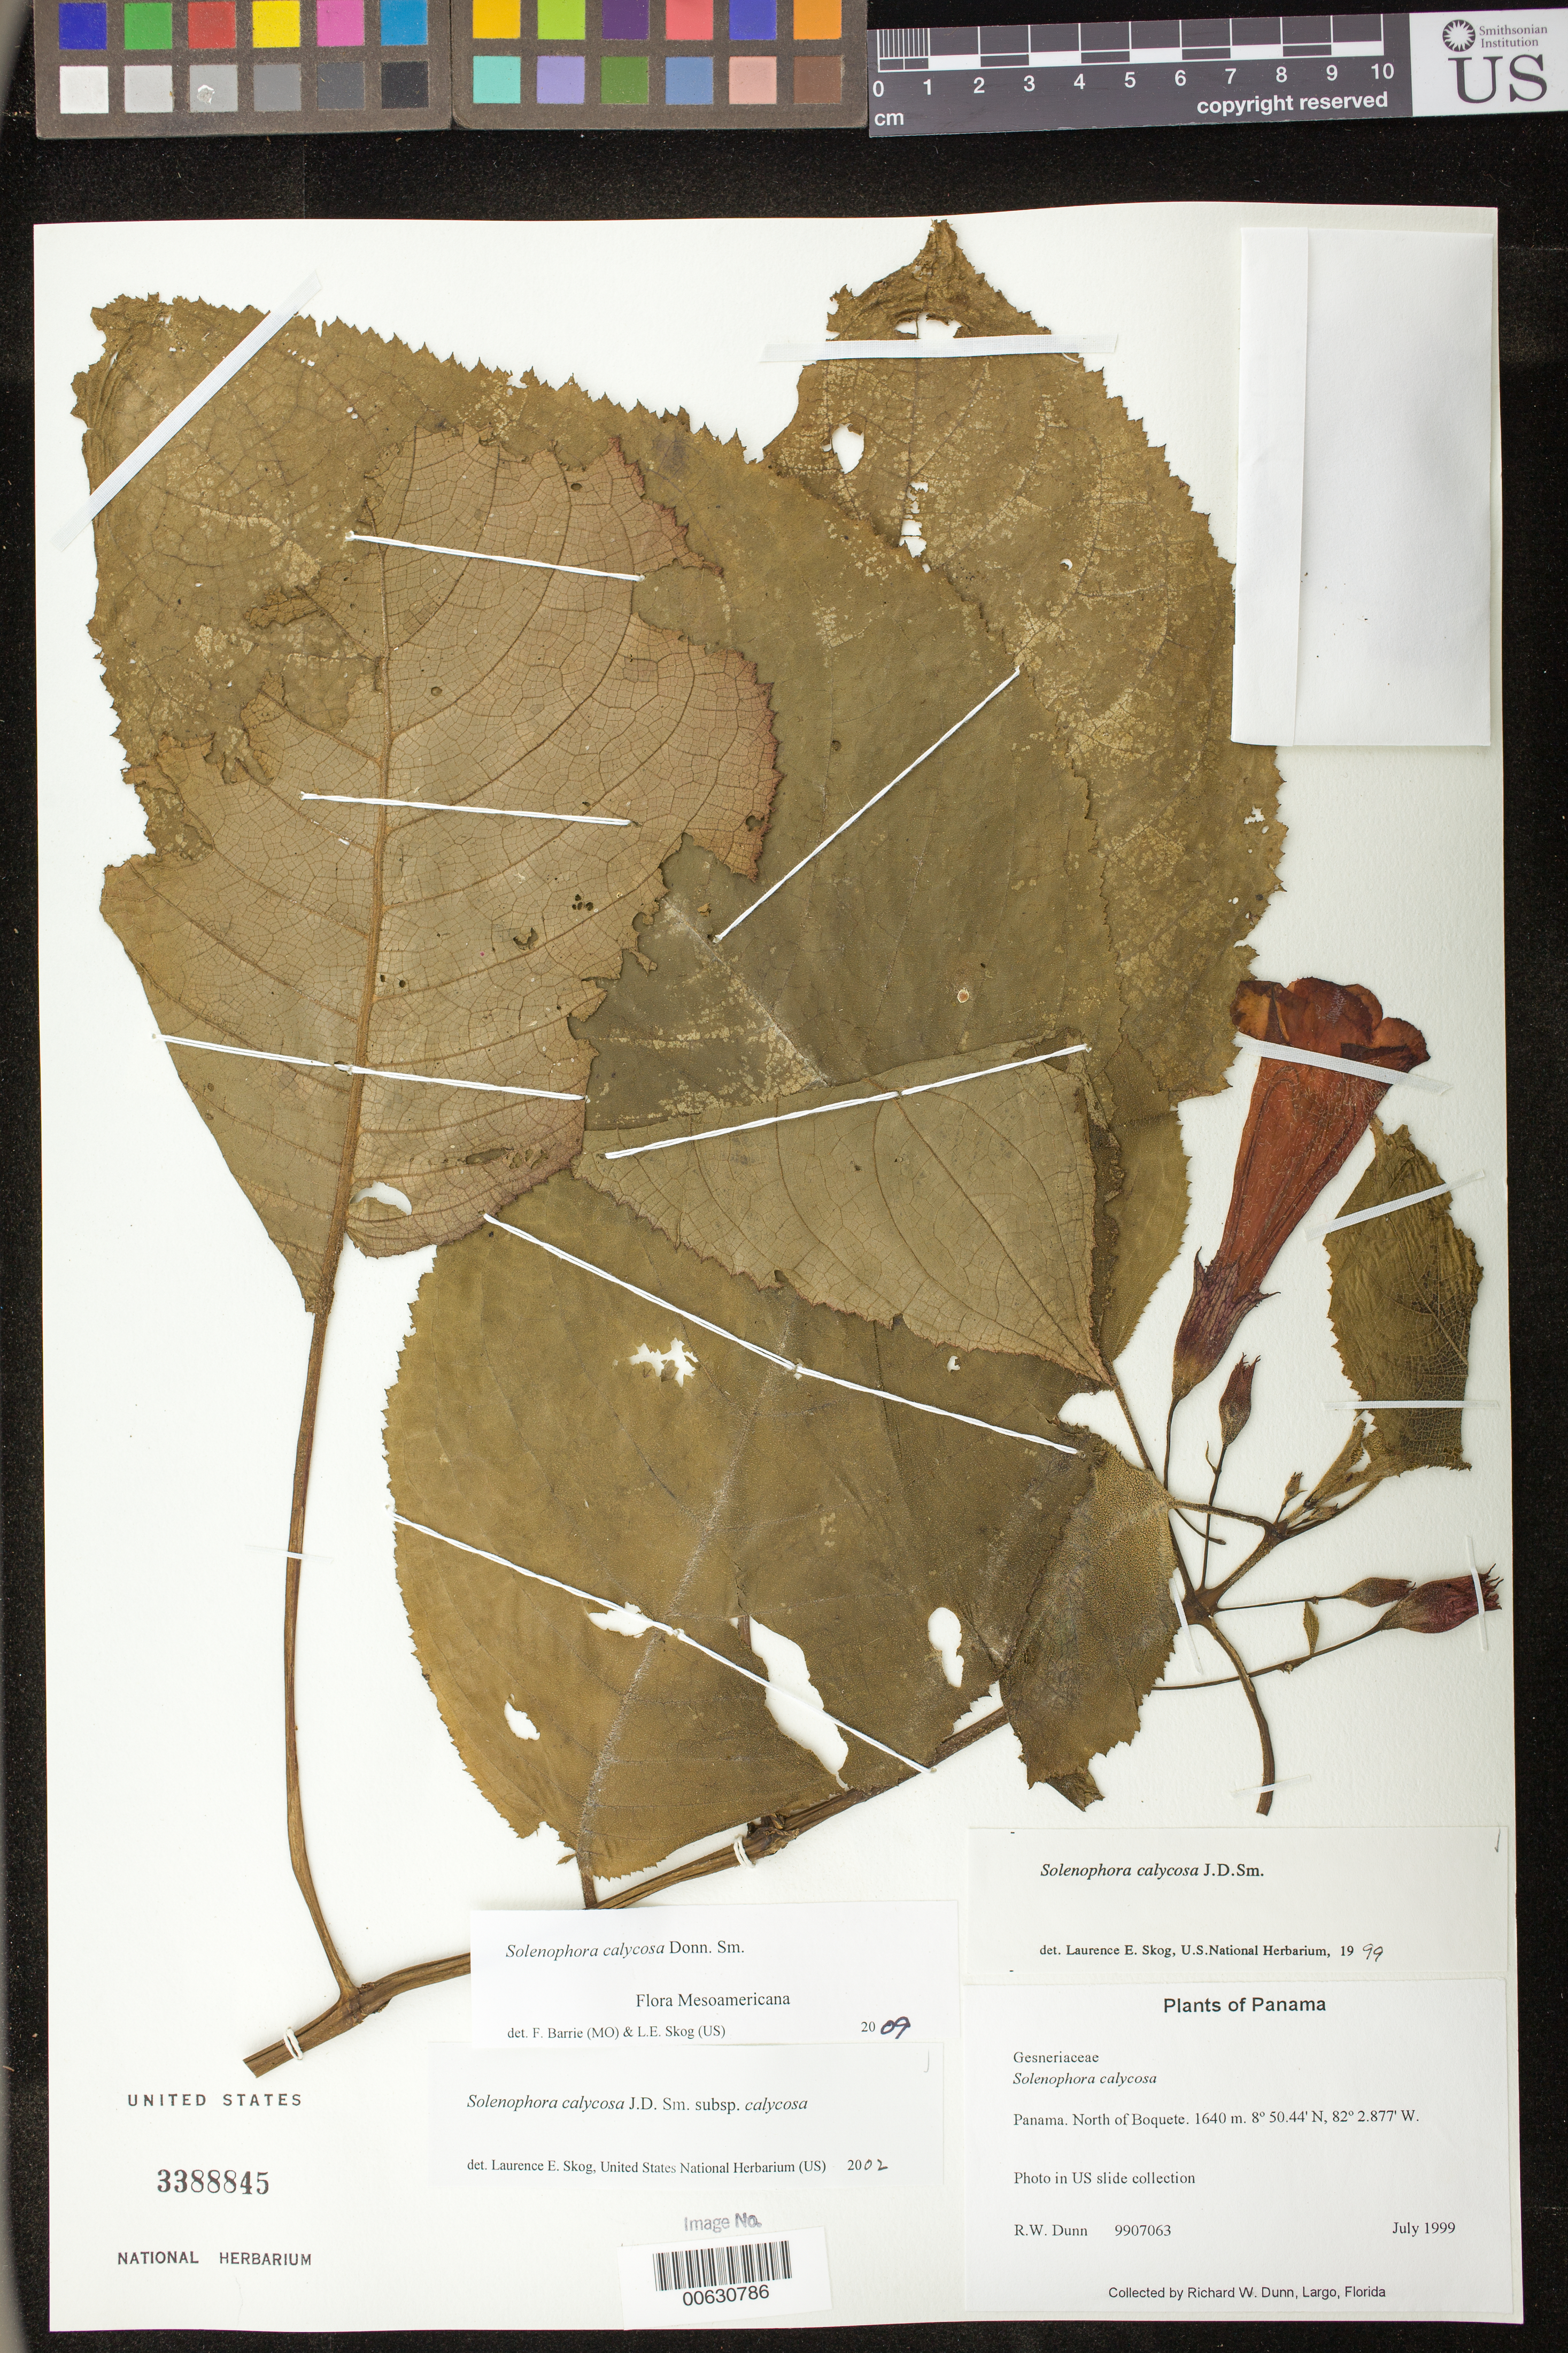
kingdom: Plantae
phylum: Tracheophyta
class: Magnoliopsida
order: Lamiales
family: Gesneriaceae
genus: Solenophora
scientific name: Solenophora calycosa Donn. Sm. subsp. calycosa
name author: (Donn. Sm.) Donn. Sm.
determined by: Skog, Laurence E.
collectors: R. Dunn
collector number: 9907063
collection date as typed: Jul 1999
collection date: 1999-07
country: Panama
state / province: Chiriquí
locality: North of Boquete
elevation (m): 1640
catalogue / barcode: US 3388845